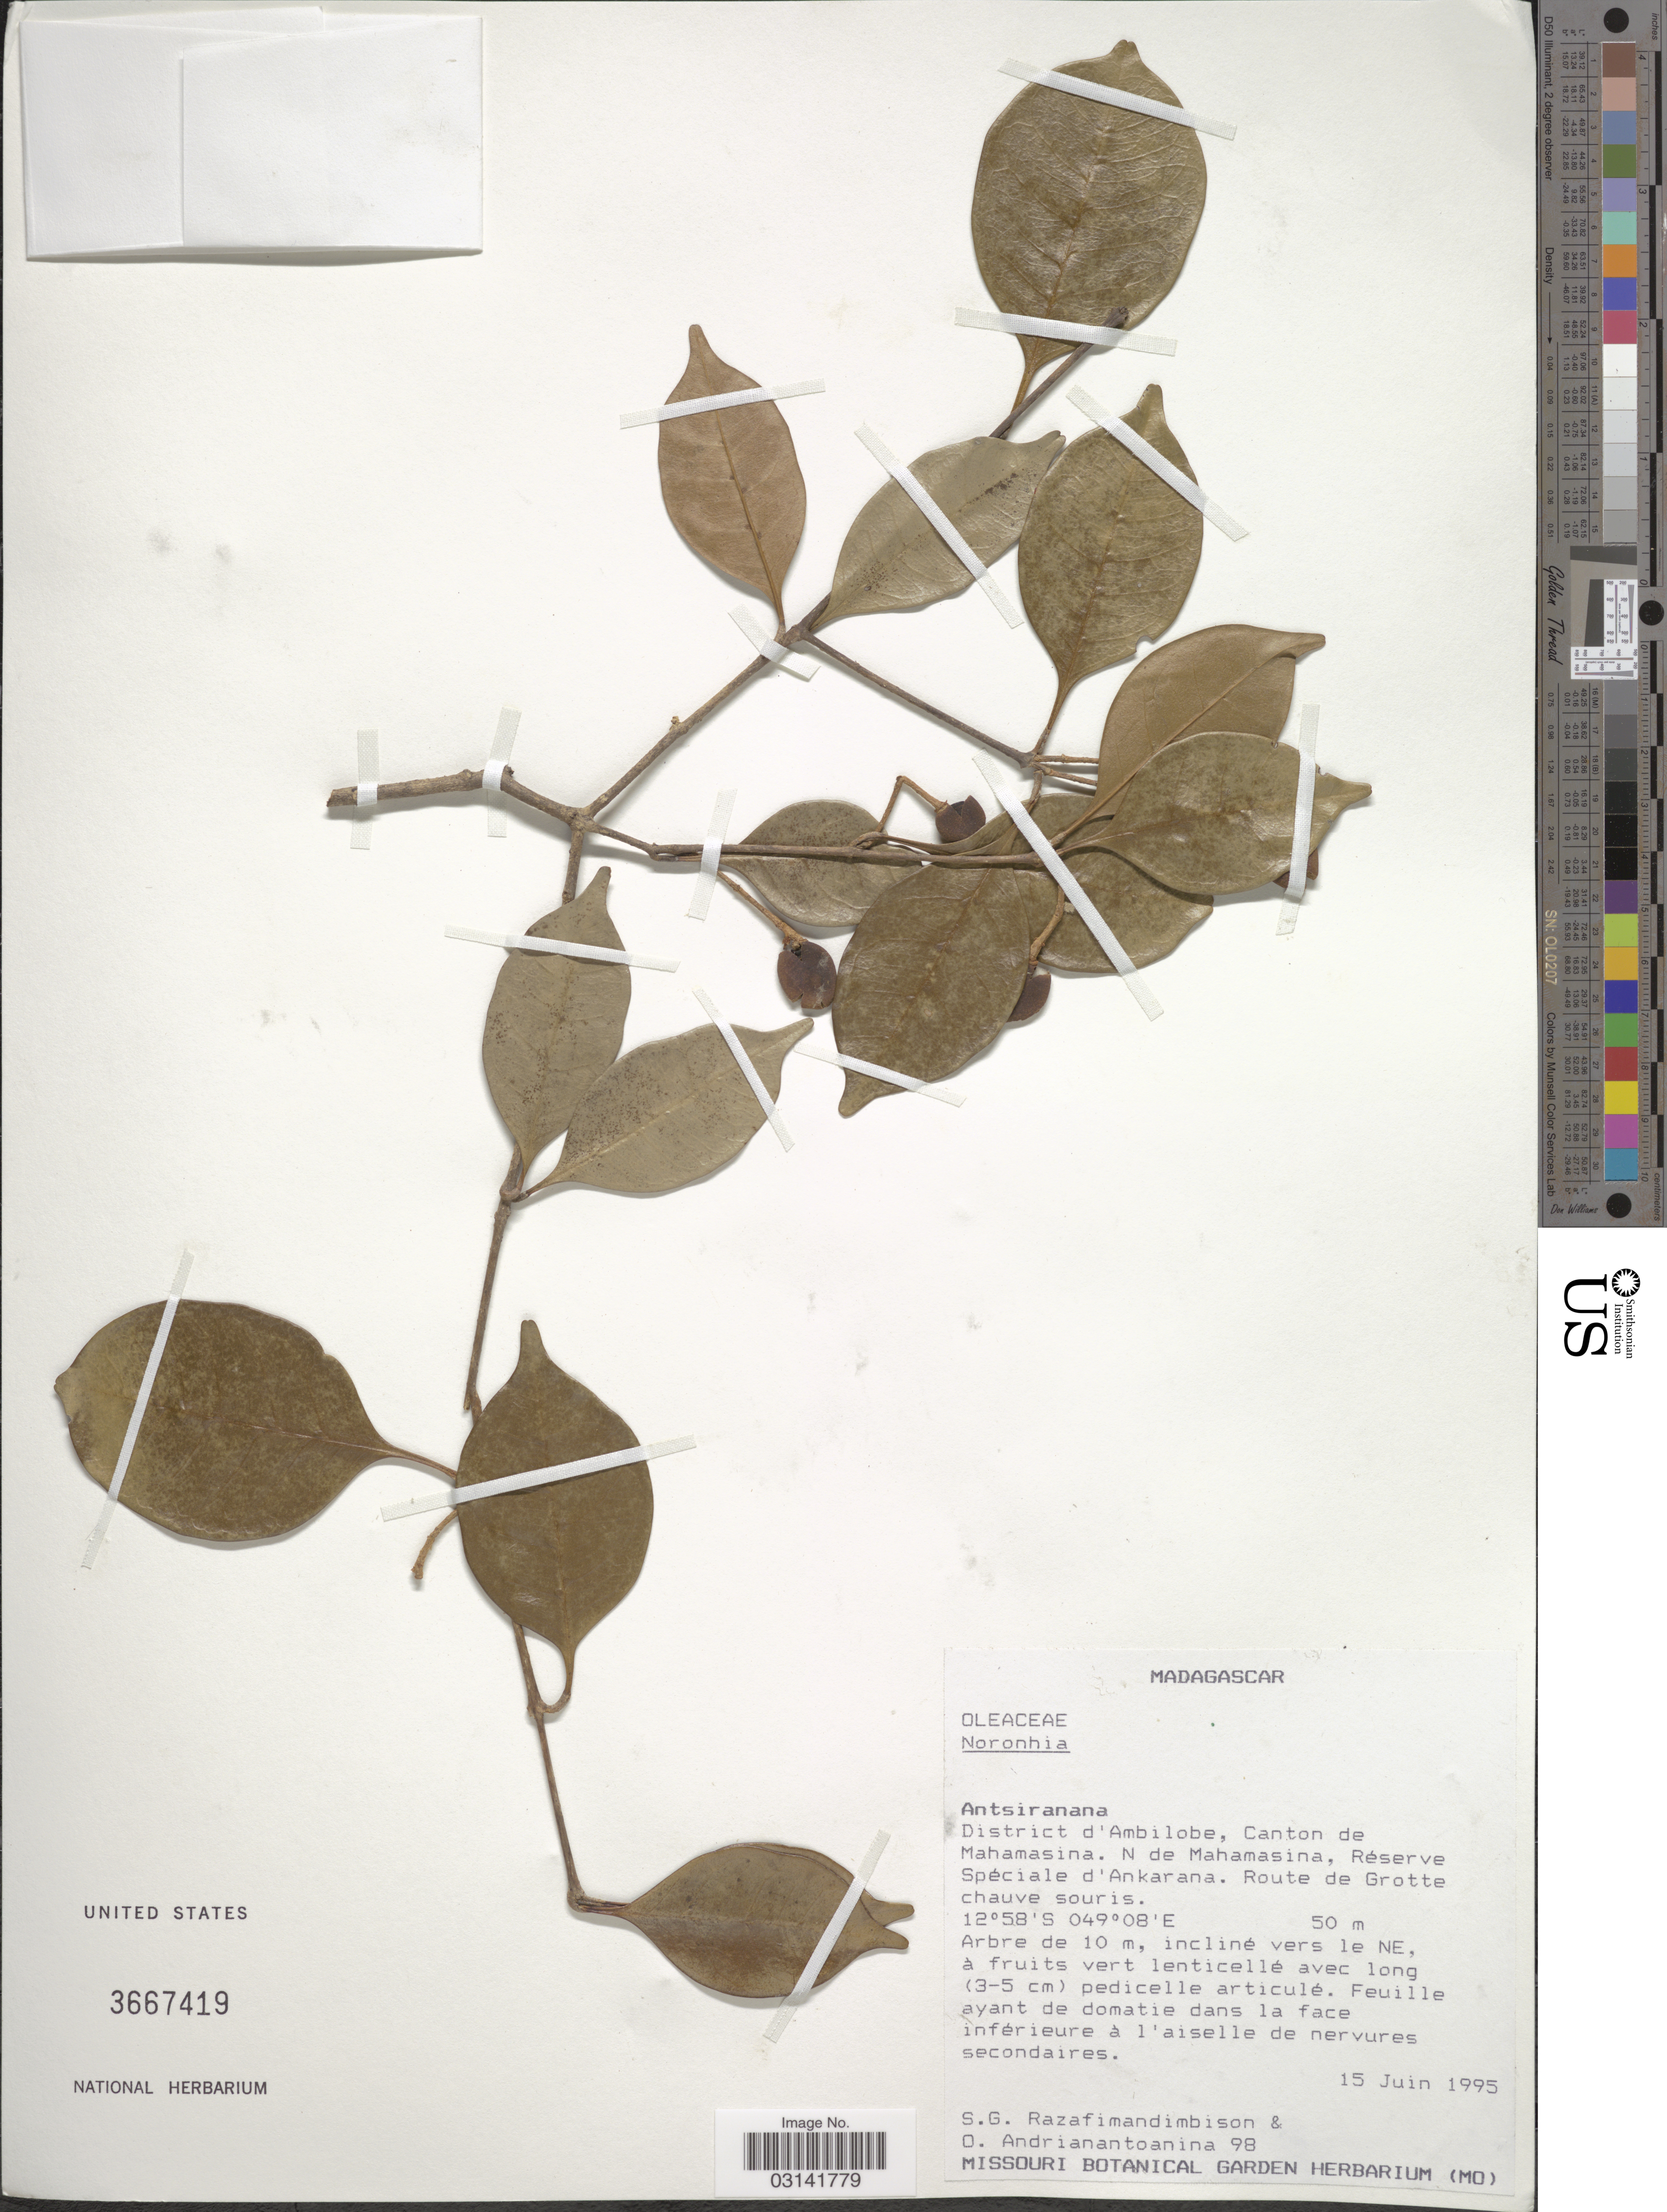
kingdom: Plantae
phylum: Tracheophyta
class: Magnoliopsida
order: Lamiales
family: Oleaceae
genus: Noronhia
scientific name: Noronhia sp.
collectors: S. G. Razafimandimbison & O. Andrianantoanina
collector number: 98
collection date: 1995-06-15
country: Madagascar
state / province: Diana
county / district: Ambilobe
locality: District d'Ambilobe, Canton de Mahamasina. N de Mahamasina, Réserve Spéciale d'Ankarana. Route de Grotte chauve souris.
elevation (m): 50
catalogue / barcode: US 3667419